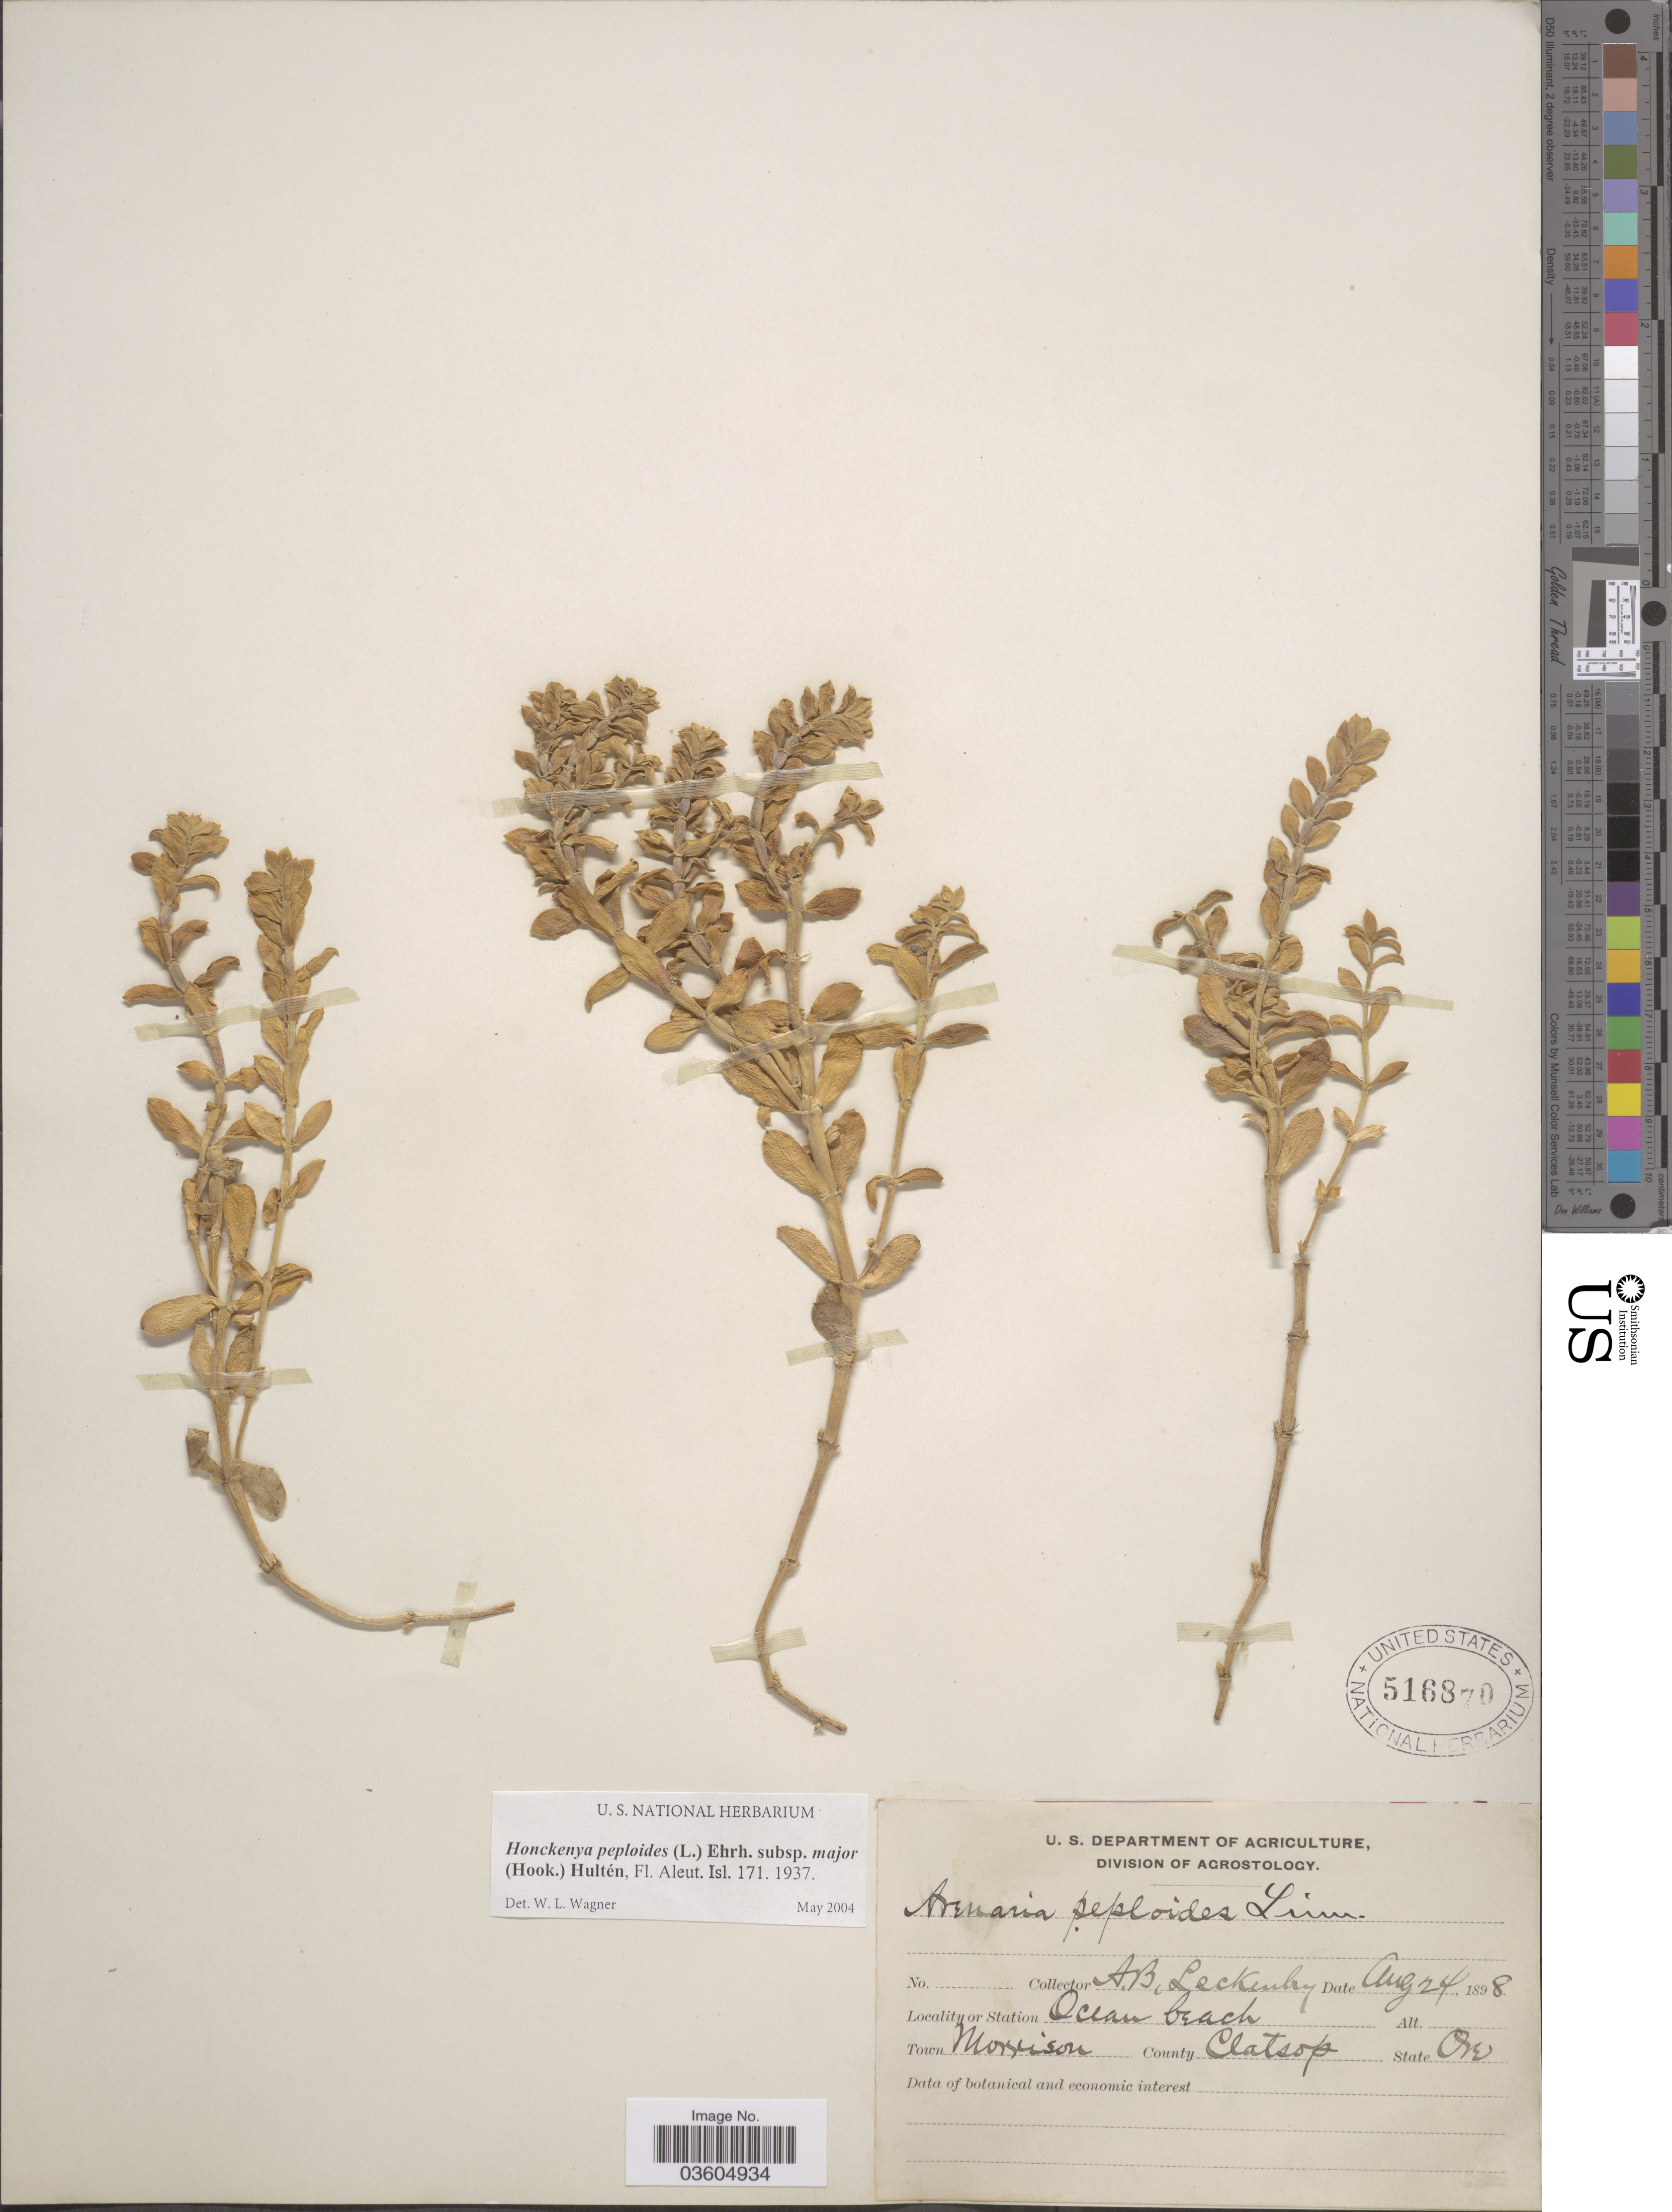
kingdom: Plantae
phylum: Tracheophyta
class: Magnoliopsida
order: Caryophyllales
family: Caryophyllaceae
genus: Honckenya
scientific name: Honckenya peploides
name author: (L.) Ehrh.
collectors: A. Leckenby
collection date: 1898-08-24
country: United States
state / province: Oregon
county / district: Clatsop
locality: Ocean beach. Town Morrison. County Clatsop.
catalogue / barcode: US 516870